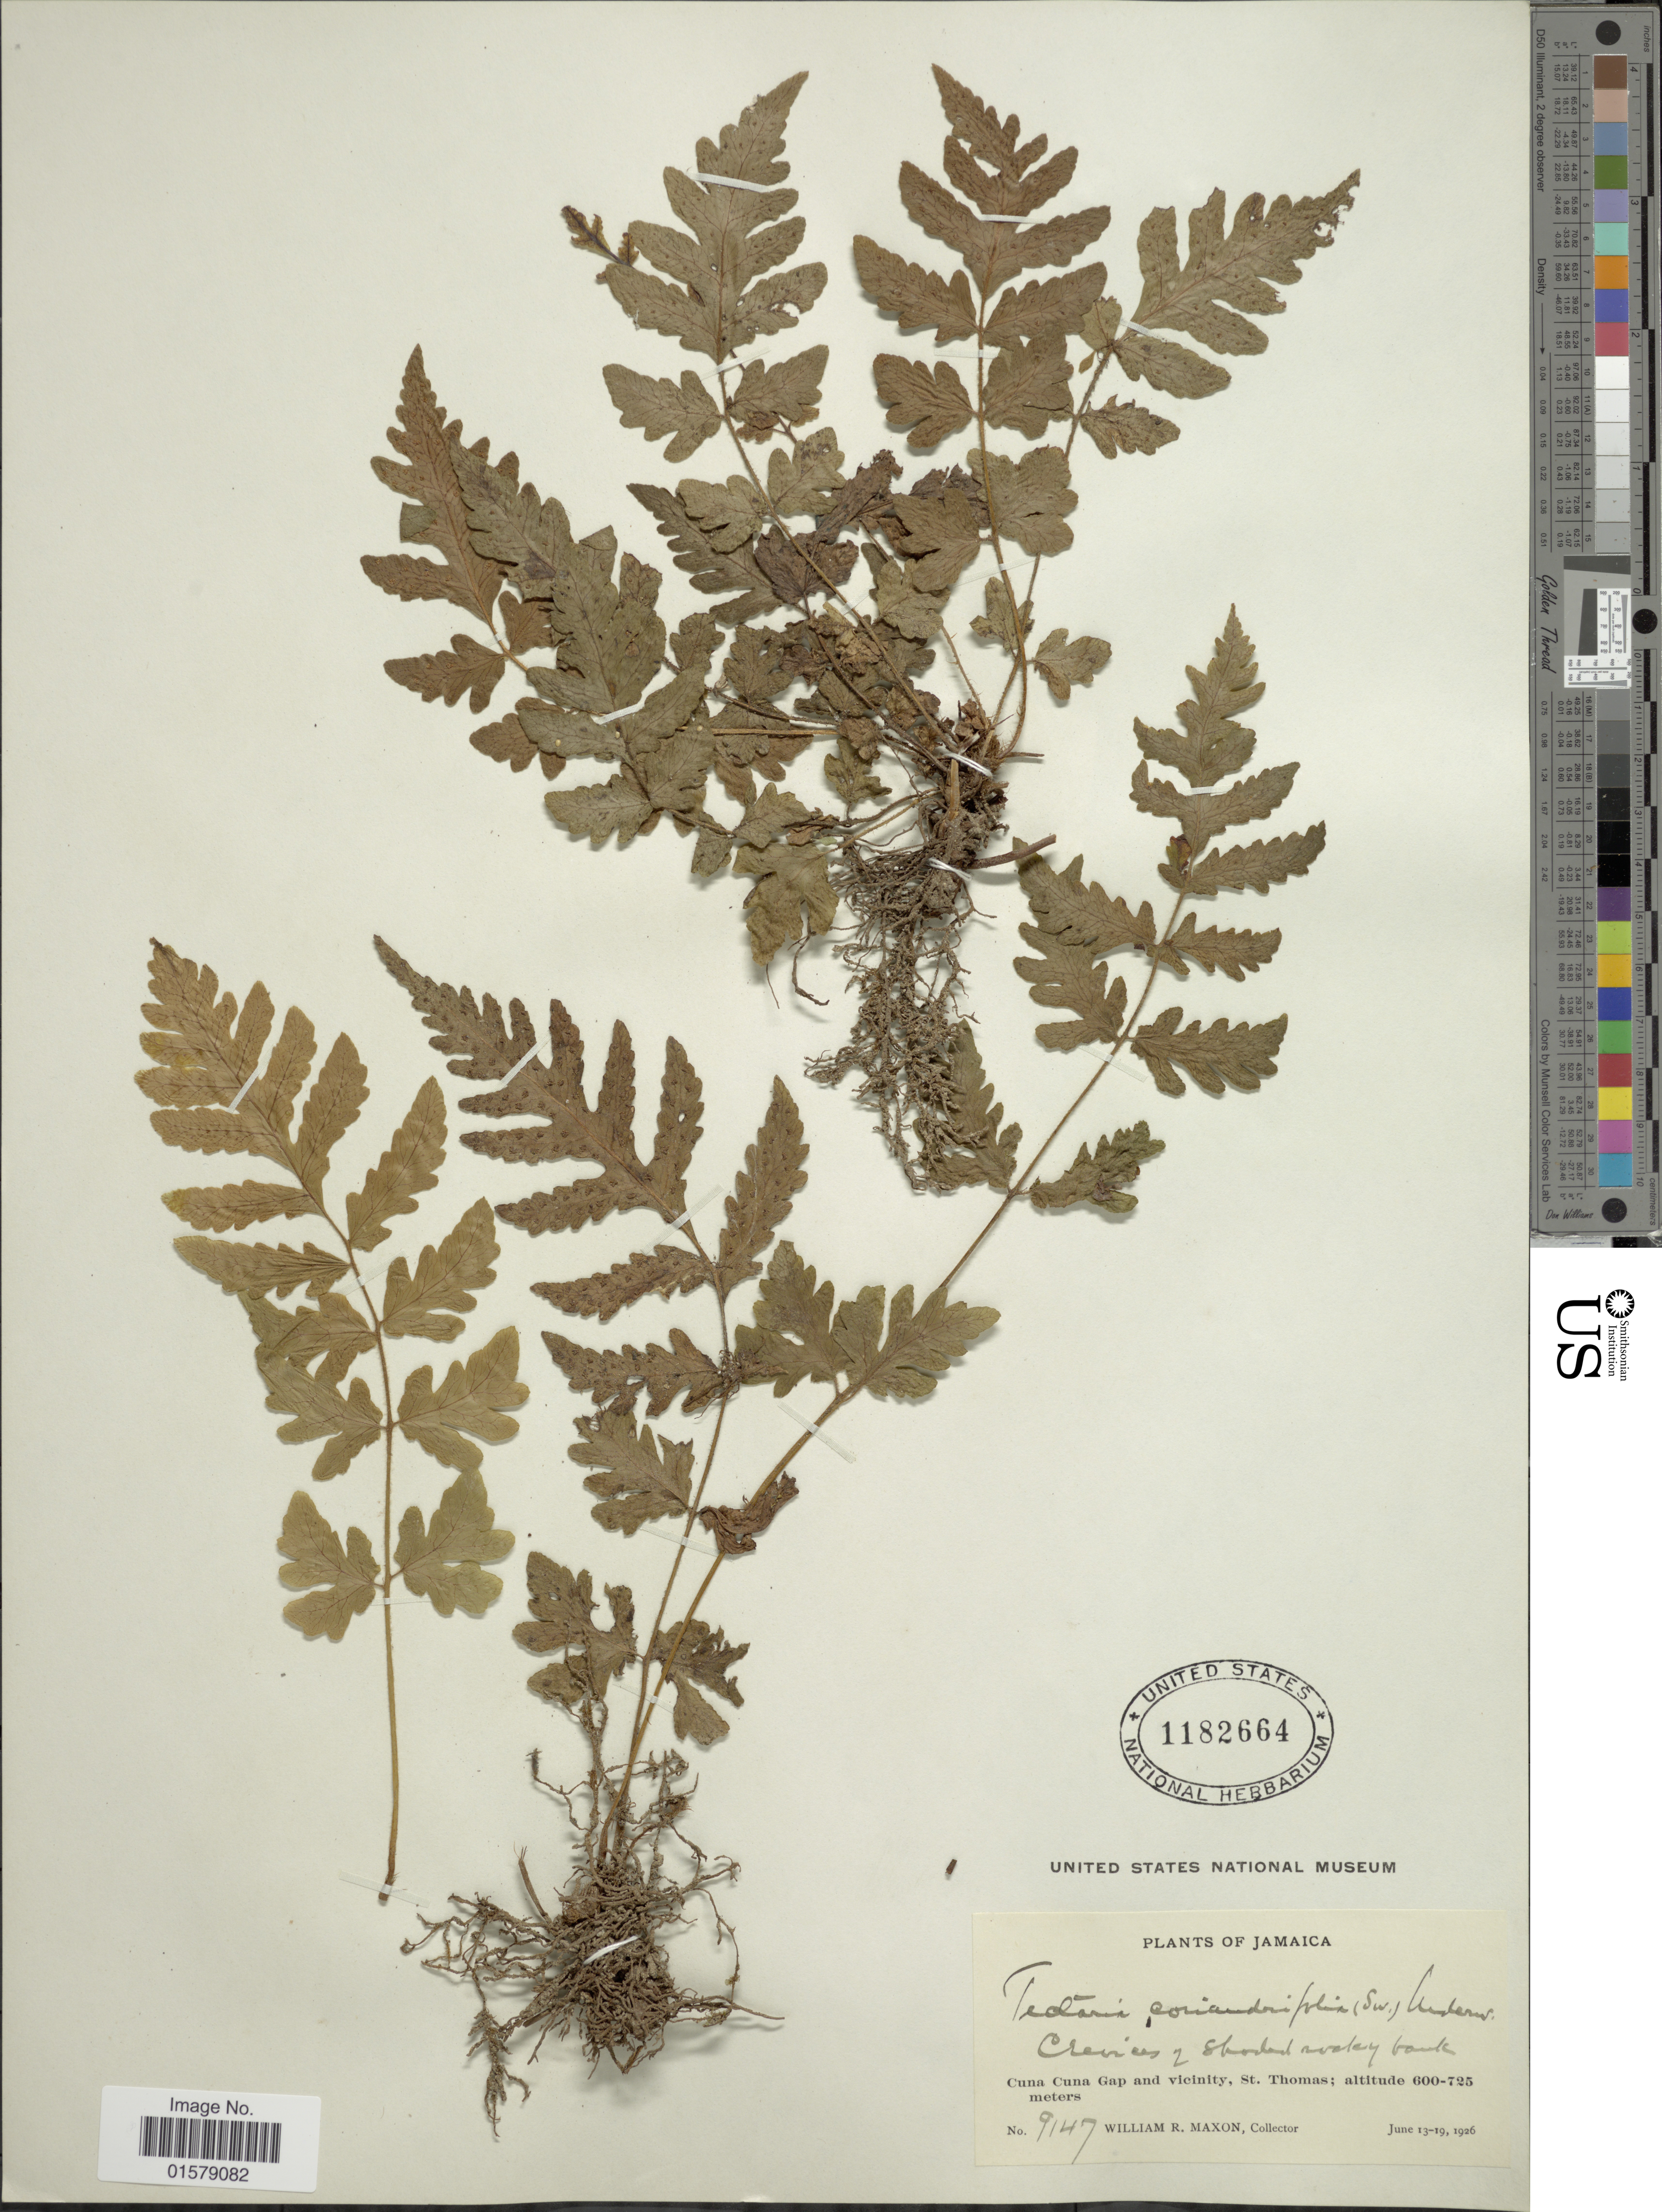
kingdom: Plantae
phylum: Tracheophyta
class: Polypodiopsida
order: Polypodiales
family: Tectariaceae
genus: Tectaria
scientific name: Tectaria coriandrifolia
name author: Underw.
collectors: W. R. Maxon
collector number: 9147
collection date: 1926-06-13/1926-06-19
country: Jamaica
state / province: Saint Thomas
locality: Cuna Cuna Gap and vicinity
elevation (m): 600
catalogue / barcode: US 1182664